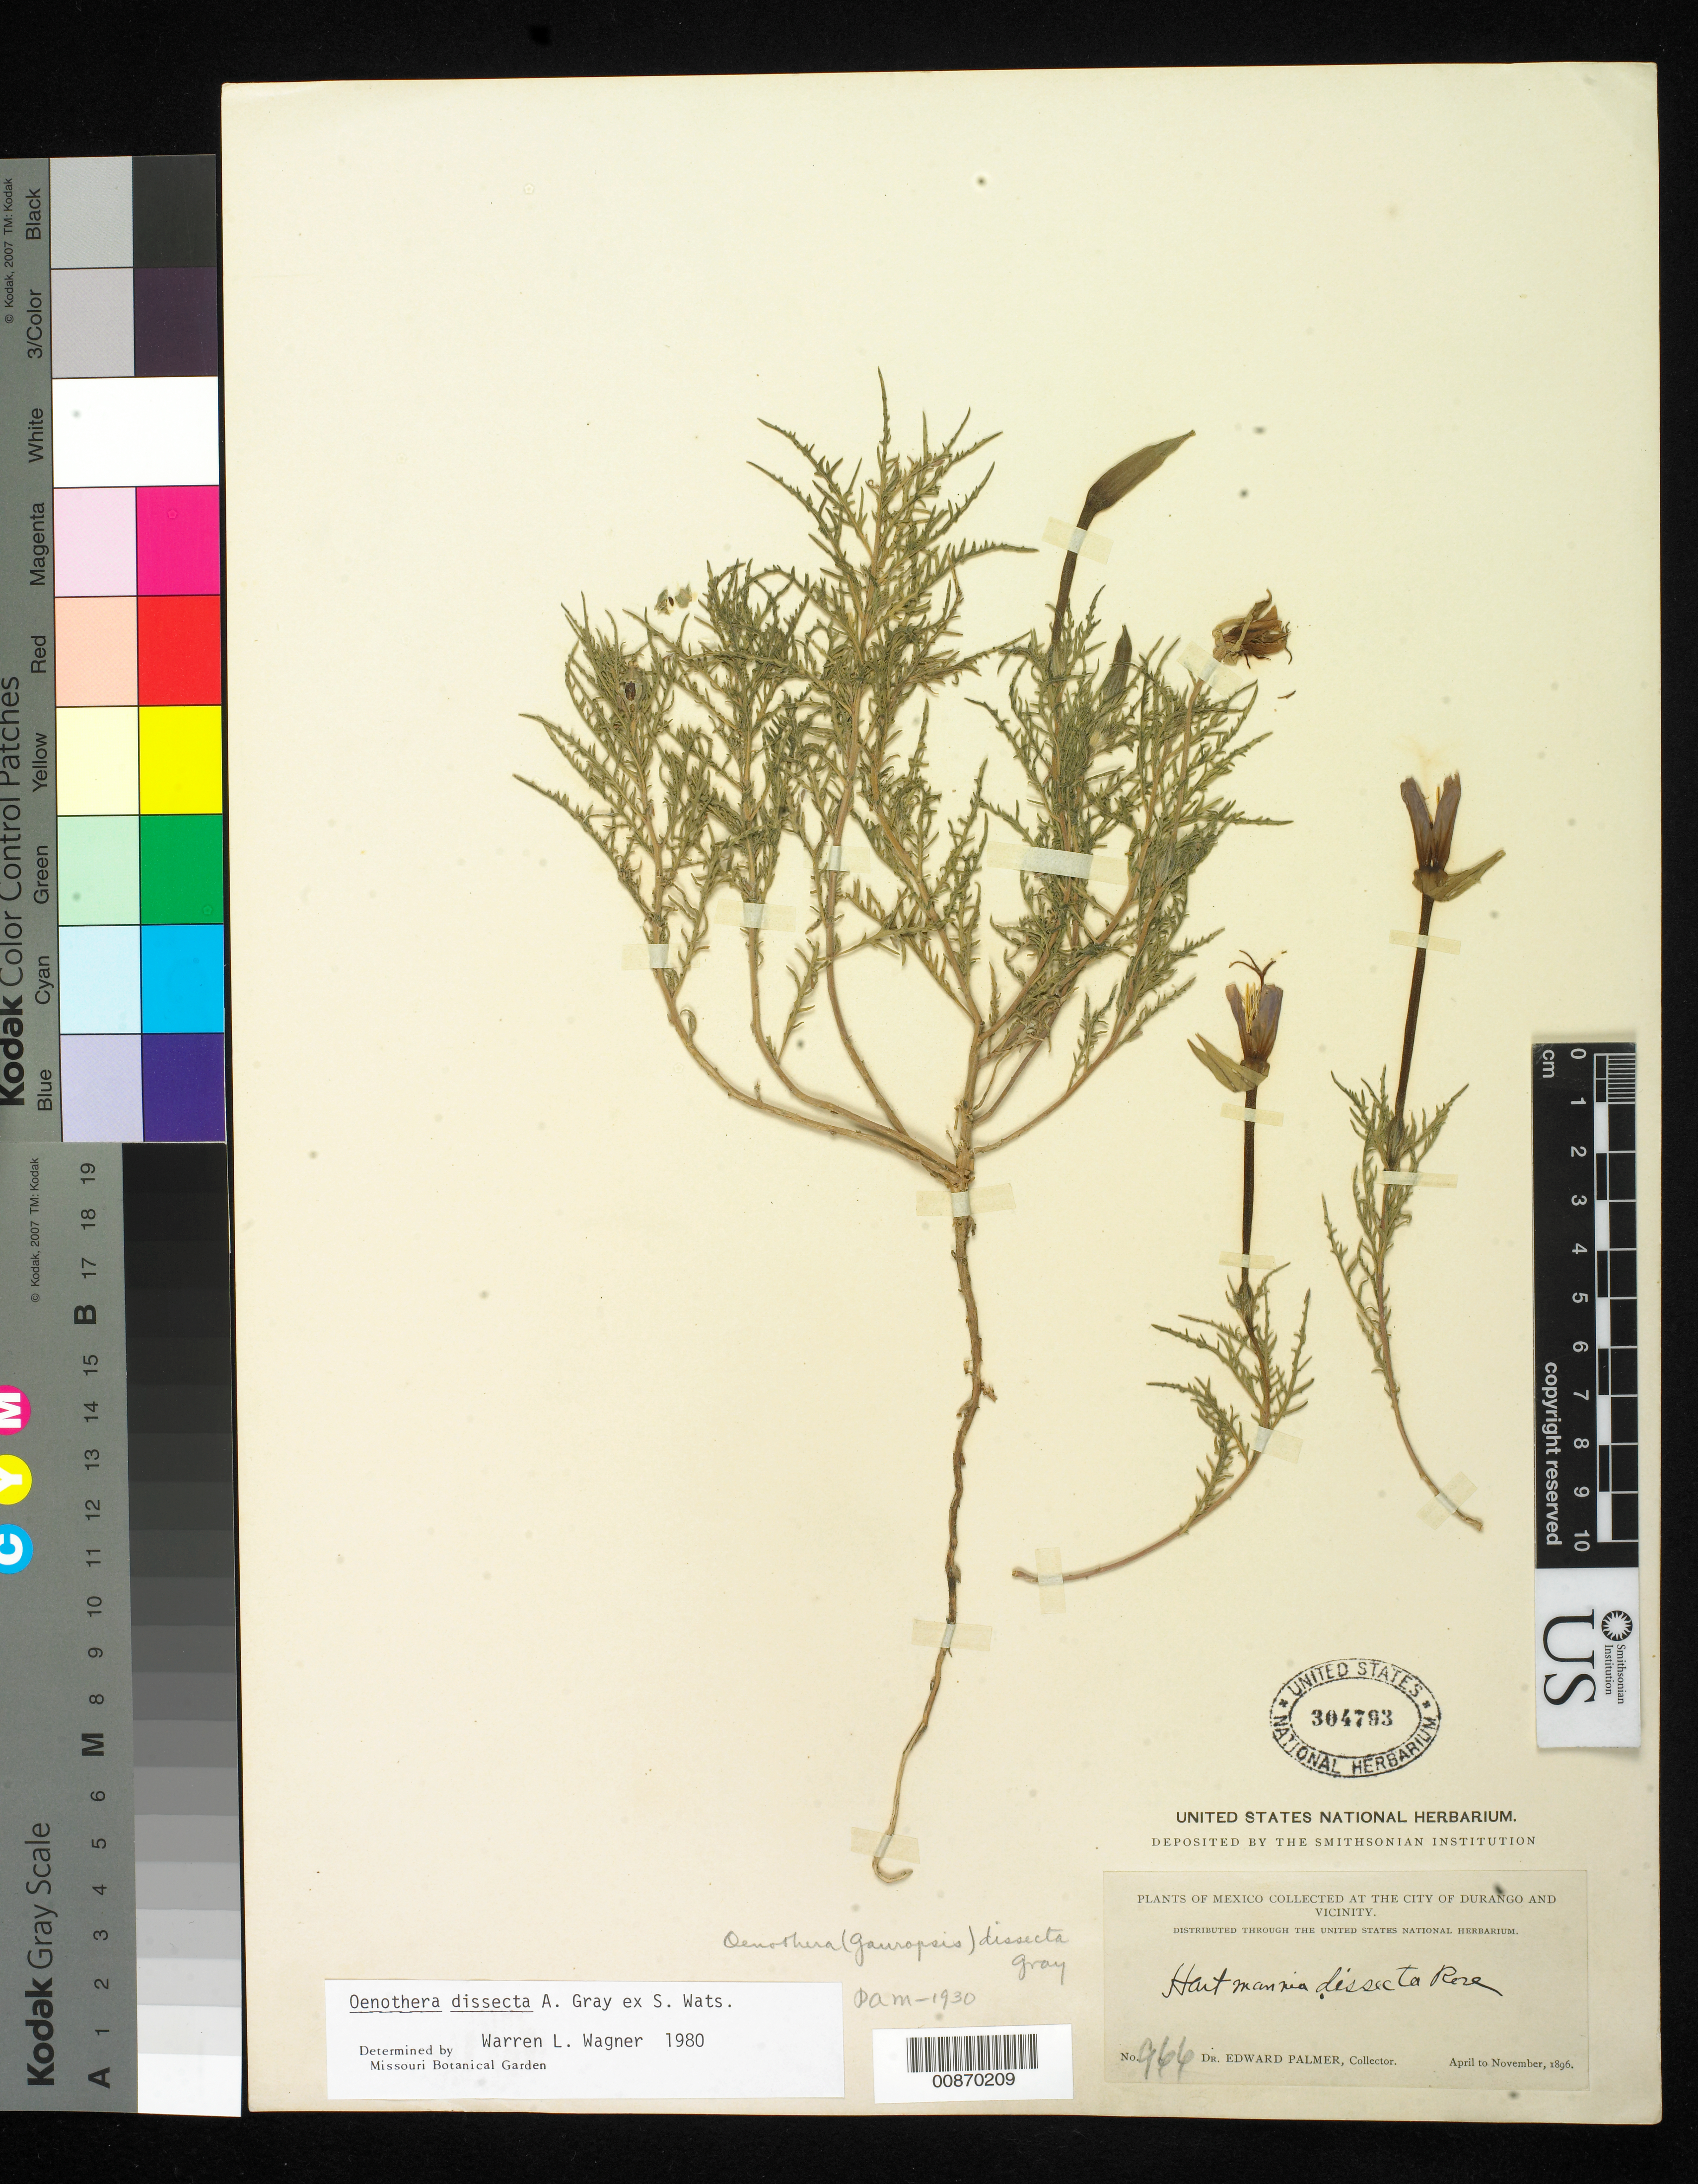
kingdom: Plantae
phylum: Tracheophyta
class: Magnoliopsida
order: Myrtales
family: Onagraceae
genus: Oenothera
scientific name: Oenothera dissecta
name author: A. Gray ex S. Watson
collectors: E. Palmer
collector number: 966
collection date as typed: Apr 1896 to -- Nov 1896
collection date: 1896-04/1896-11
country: Mexico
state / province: Durango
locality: City of Durango and vicinity.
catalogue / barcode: US 304793